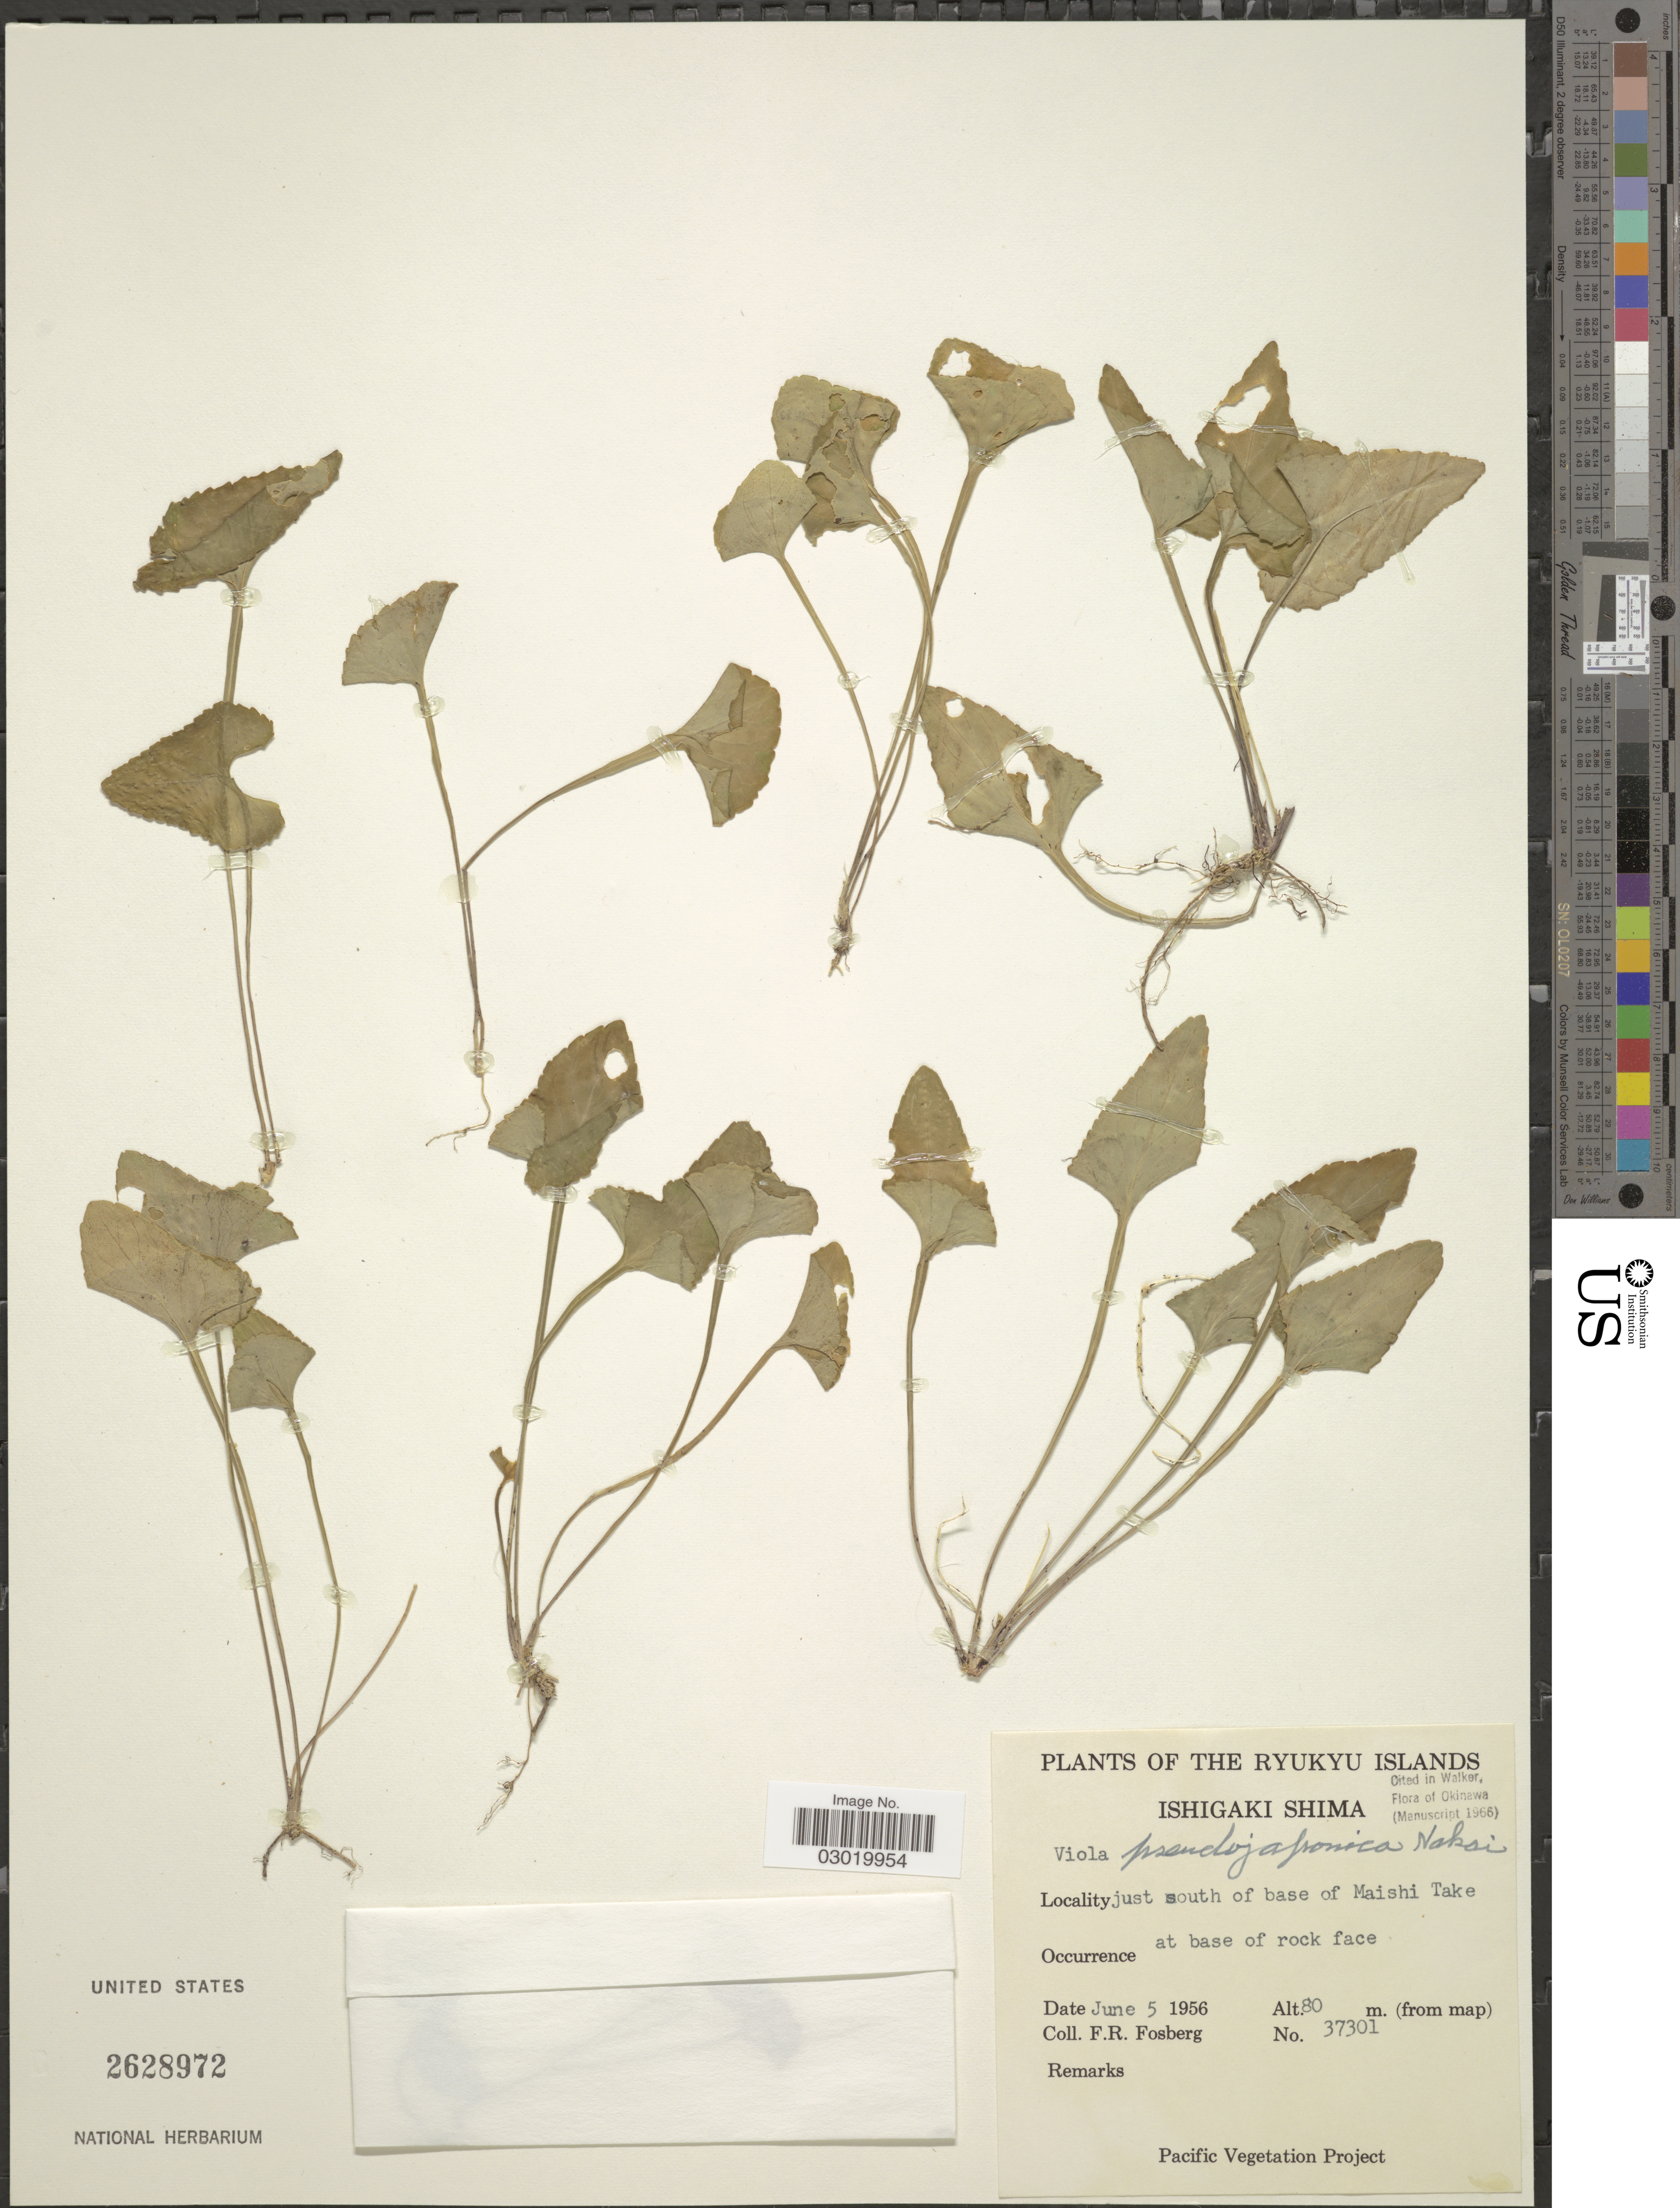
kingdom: Plantae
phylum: Tracheophyta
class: Magnoliopsida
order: Malpighiales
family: Violaceae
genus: Viola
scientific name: Viola pseudojaponica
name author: Nakai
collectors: F. R. Fosberg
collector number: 37301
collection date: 1956-06-05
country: Japan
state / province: Okinawa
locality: Ryukyu Islands. Ishigaki Shima. Just south of base of Maishi Take.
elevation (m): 80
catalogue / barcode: US 2628972